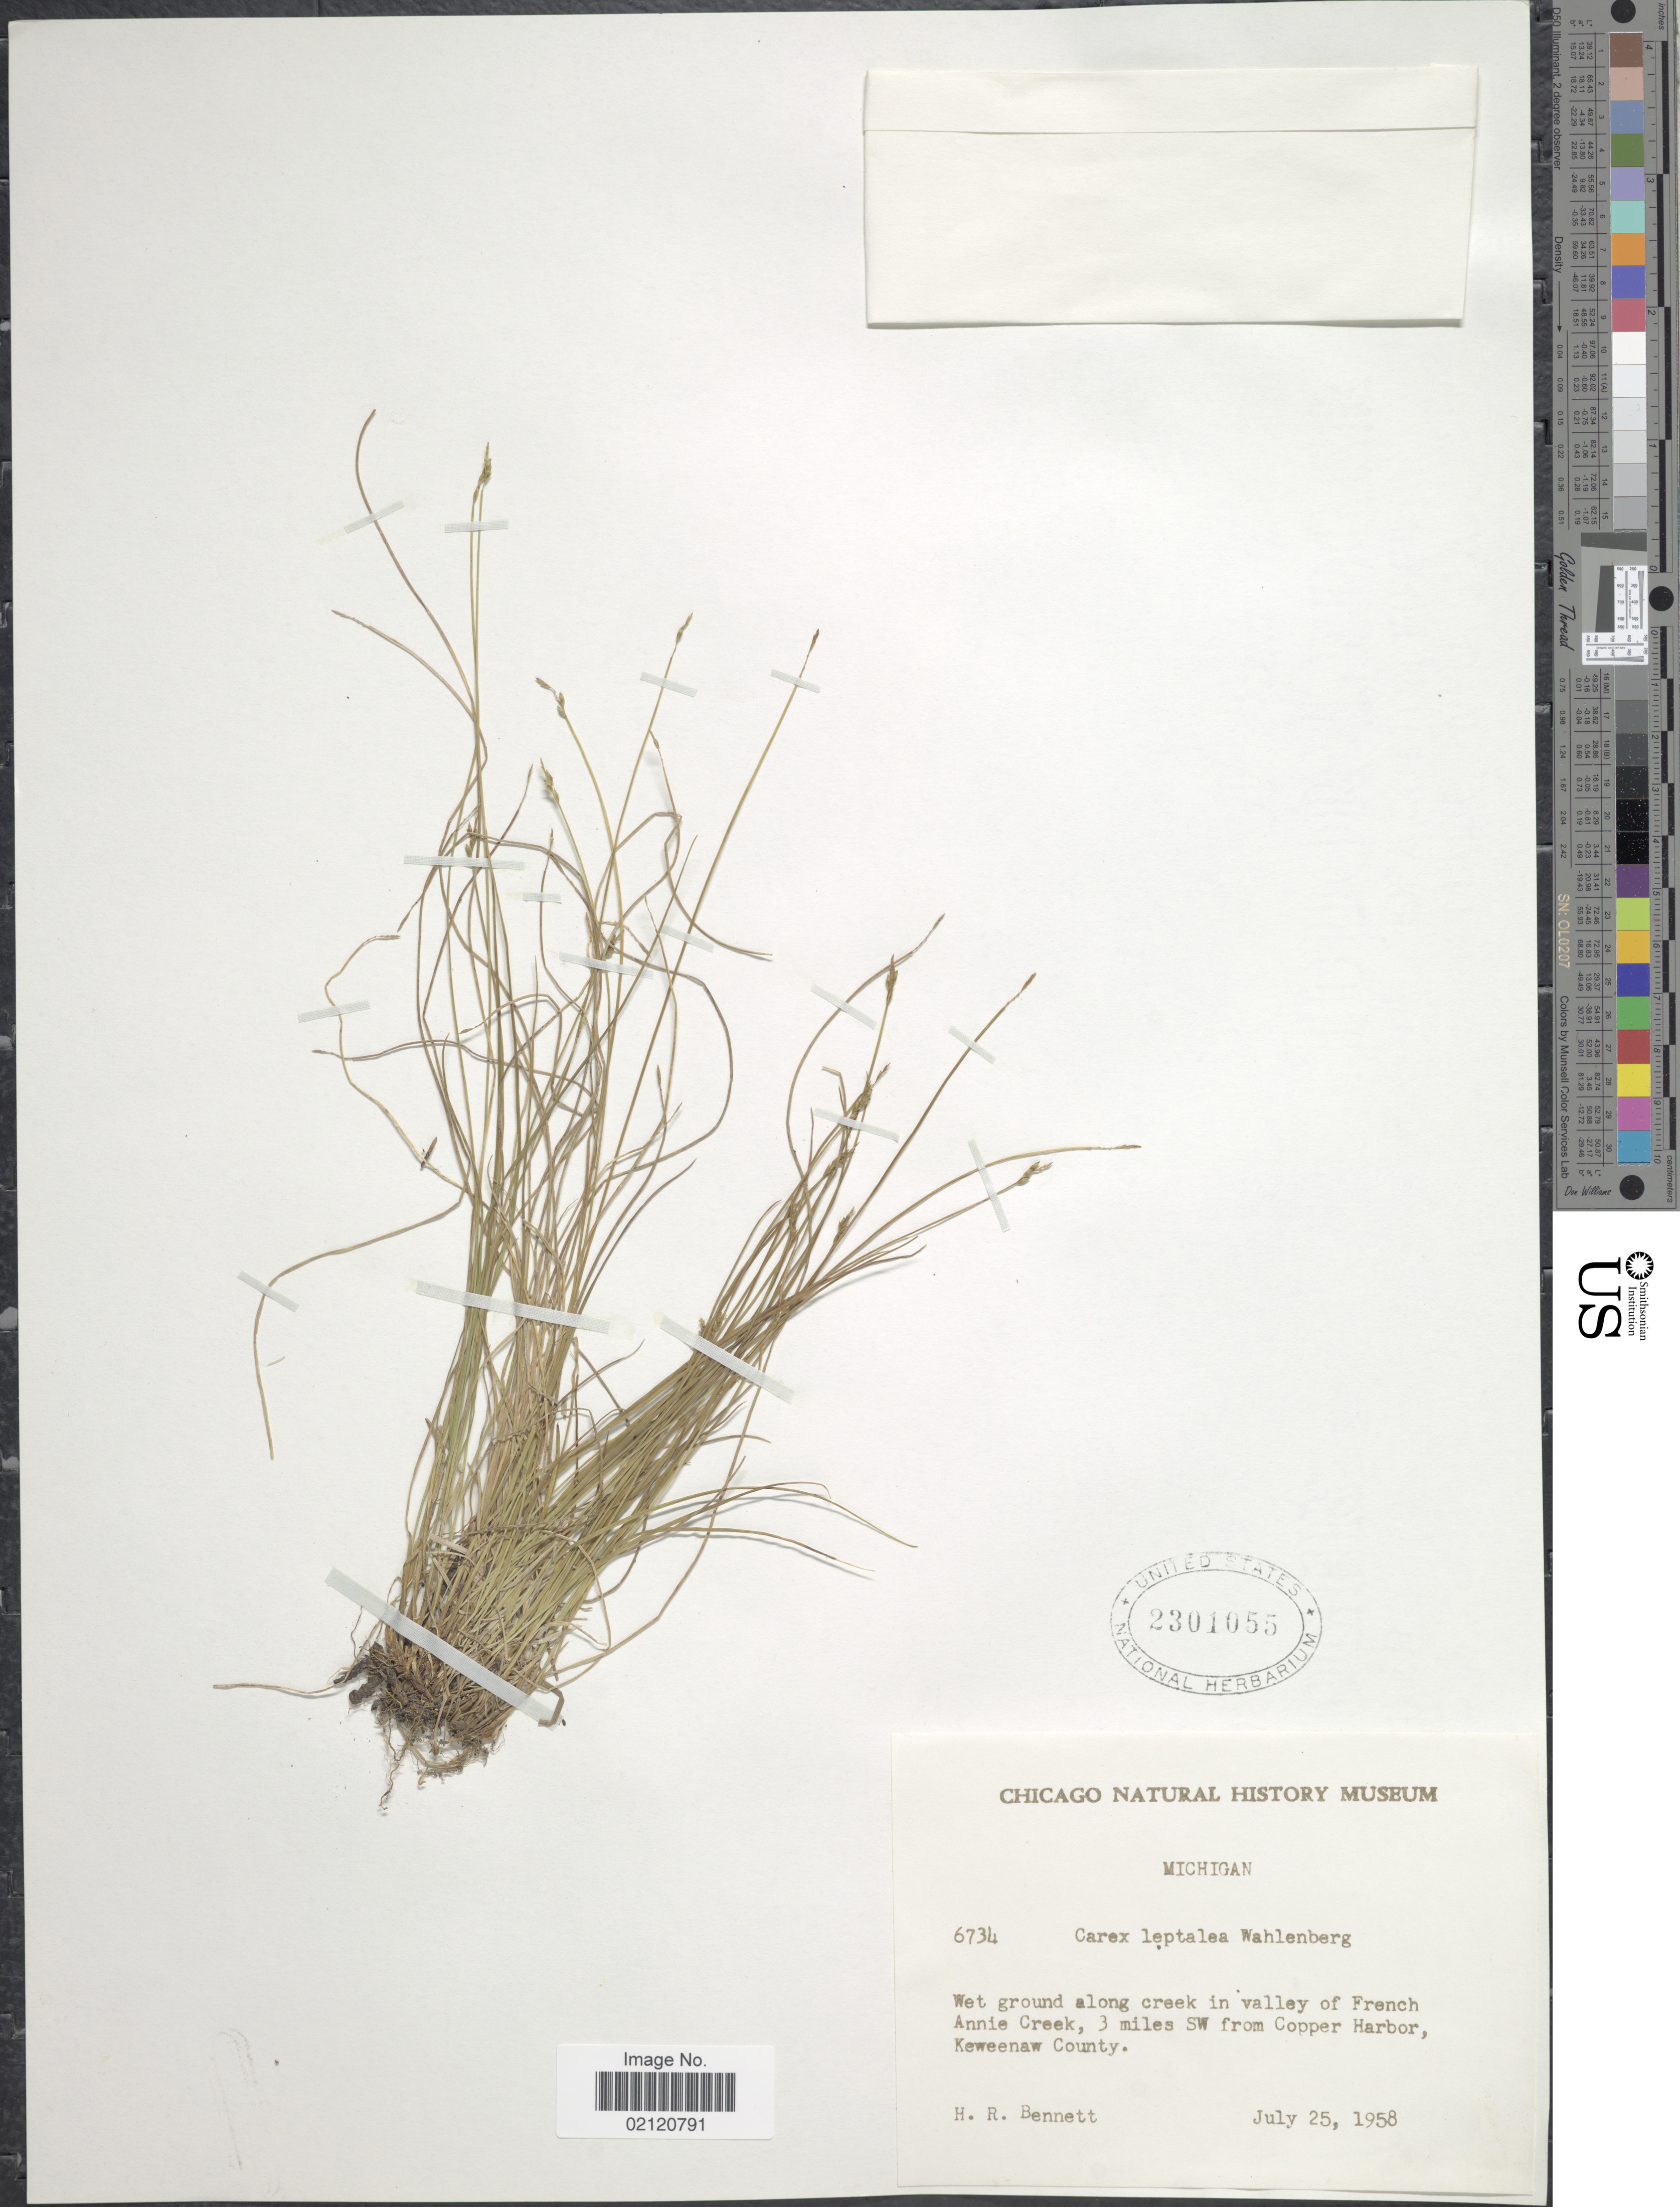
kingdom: Plantae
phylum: Tracheophyta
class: Liliopsida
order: Poales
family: Cyperaceae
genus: Carex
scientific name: Carex leptalea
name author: Wahlenb.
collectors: H. R. Bennett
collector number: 6734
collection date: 1958-07-25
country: United States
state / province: Michigan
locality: Wet ground along creek in valley of French Annie Creek, 3 miles SW from Copper Harbor, Keweenaw County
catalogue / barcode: US 2301055